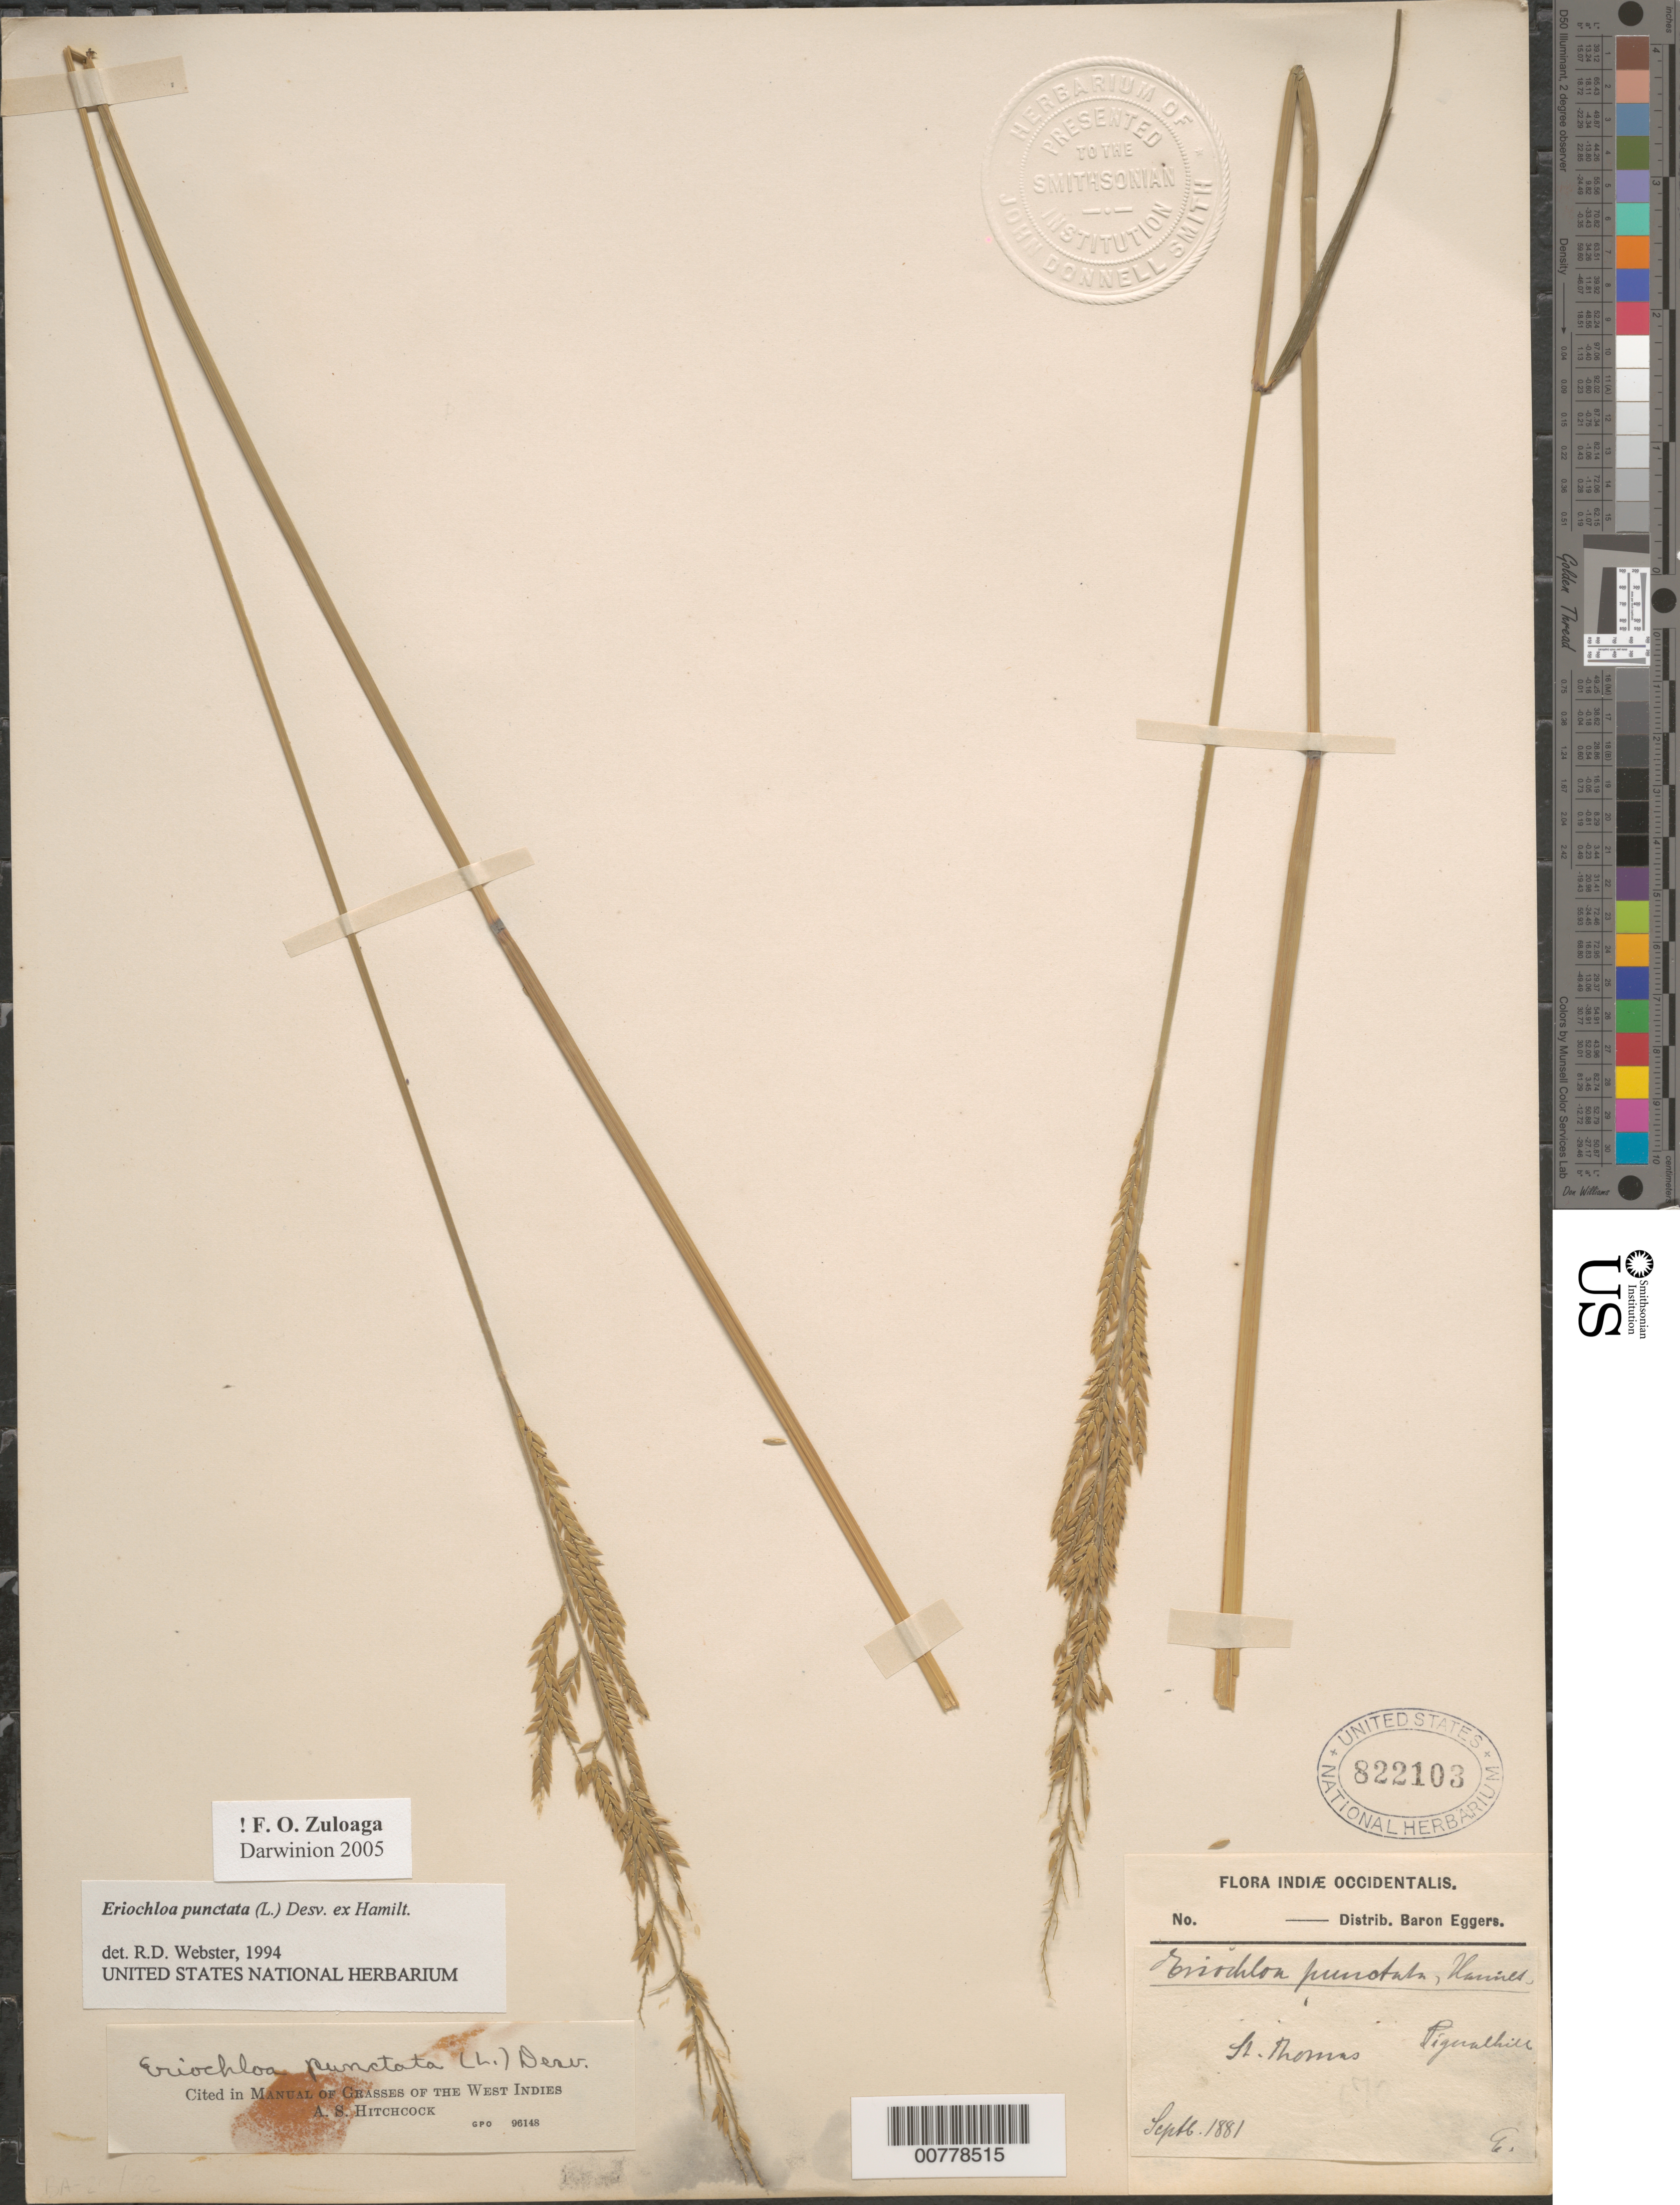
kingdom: Plantae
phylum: Tracheophyta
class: Liliopsida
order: Poales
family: Poaceae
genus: Eriochloa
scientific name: Eriochloa punctata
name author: (L.) Desv. ex Ham.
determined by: Webster, Robert D.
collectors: H. F. A. von Eggers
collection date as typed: Sep 1881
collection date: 1881-09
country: U.S. Virgin Islands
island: St. Thomas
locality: St. Thomas: Signal Hill.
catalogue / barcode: US 822103